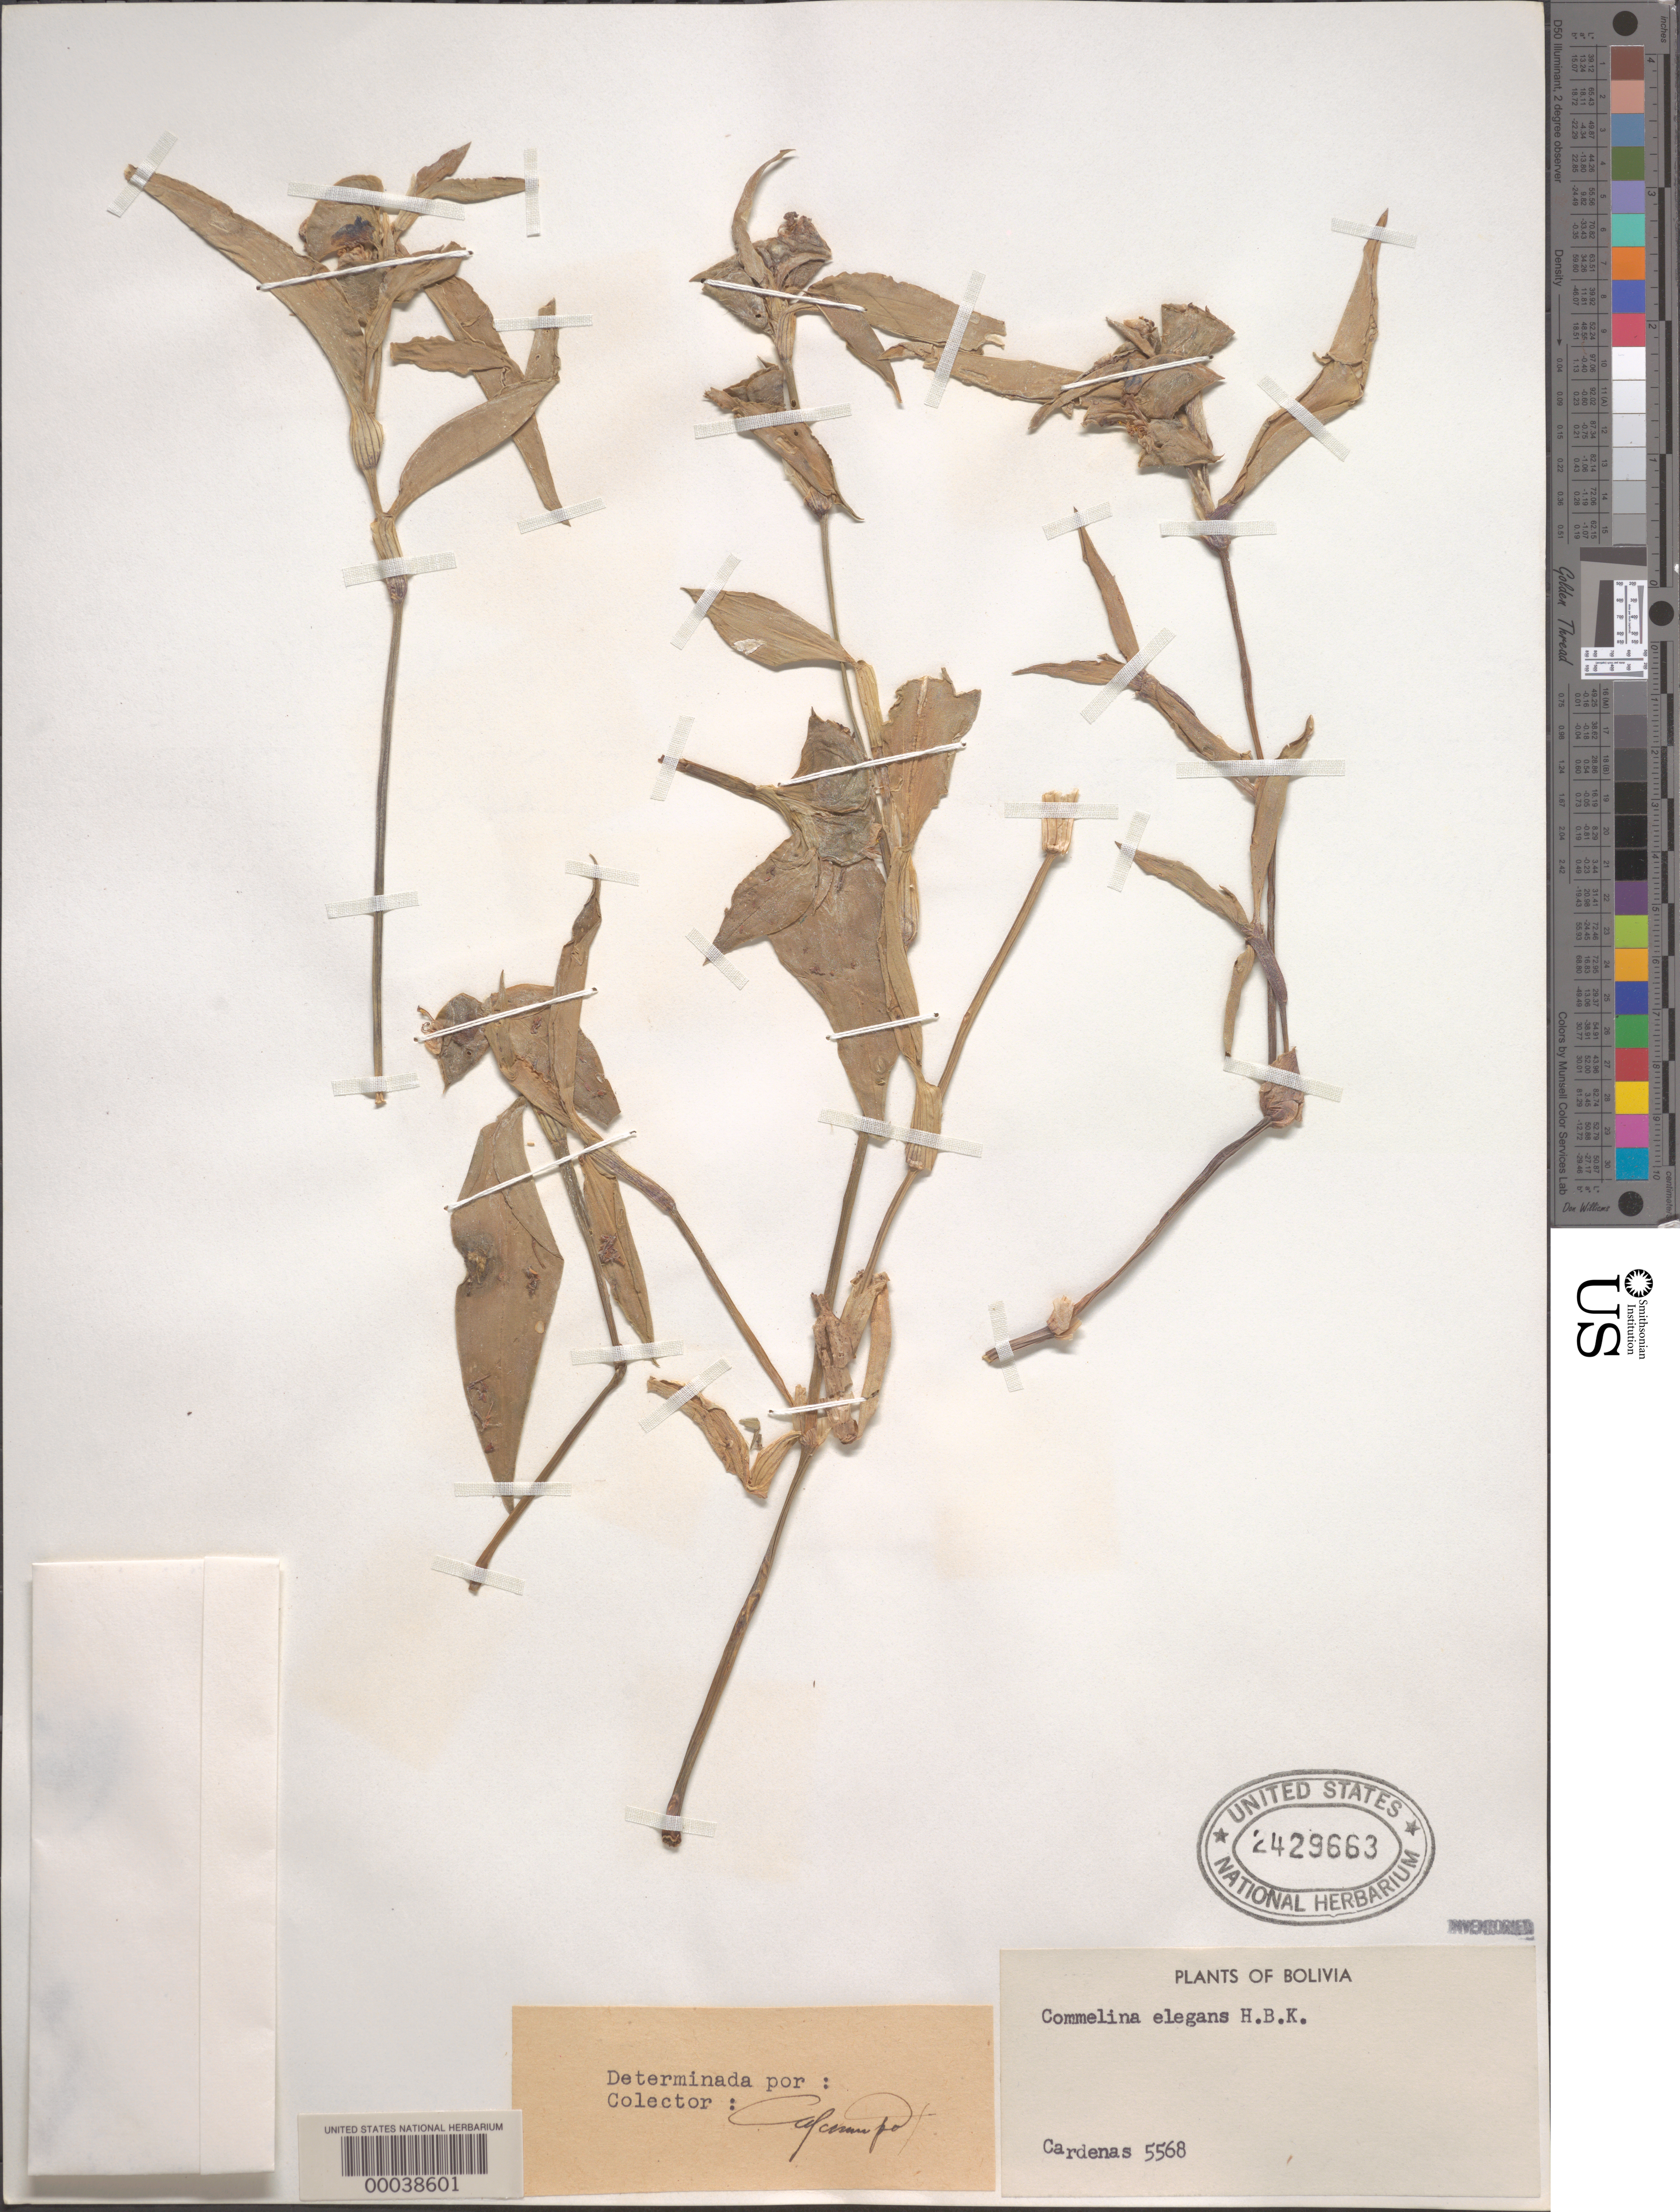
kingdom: Plantae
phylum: Tracheophyta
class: Liliopsida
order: Commelinales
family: Commelinaceae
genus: Commelina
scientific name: Commelina erecta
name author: L.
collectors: M. Cárdenas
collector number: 5568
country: Bolivia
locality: Mapiri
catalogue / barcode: US 2429663